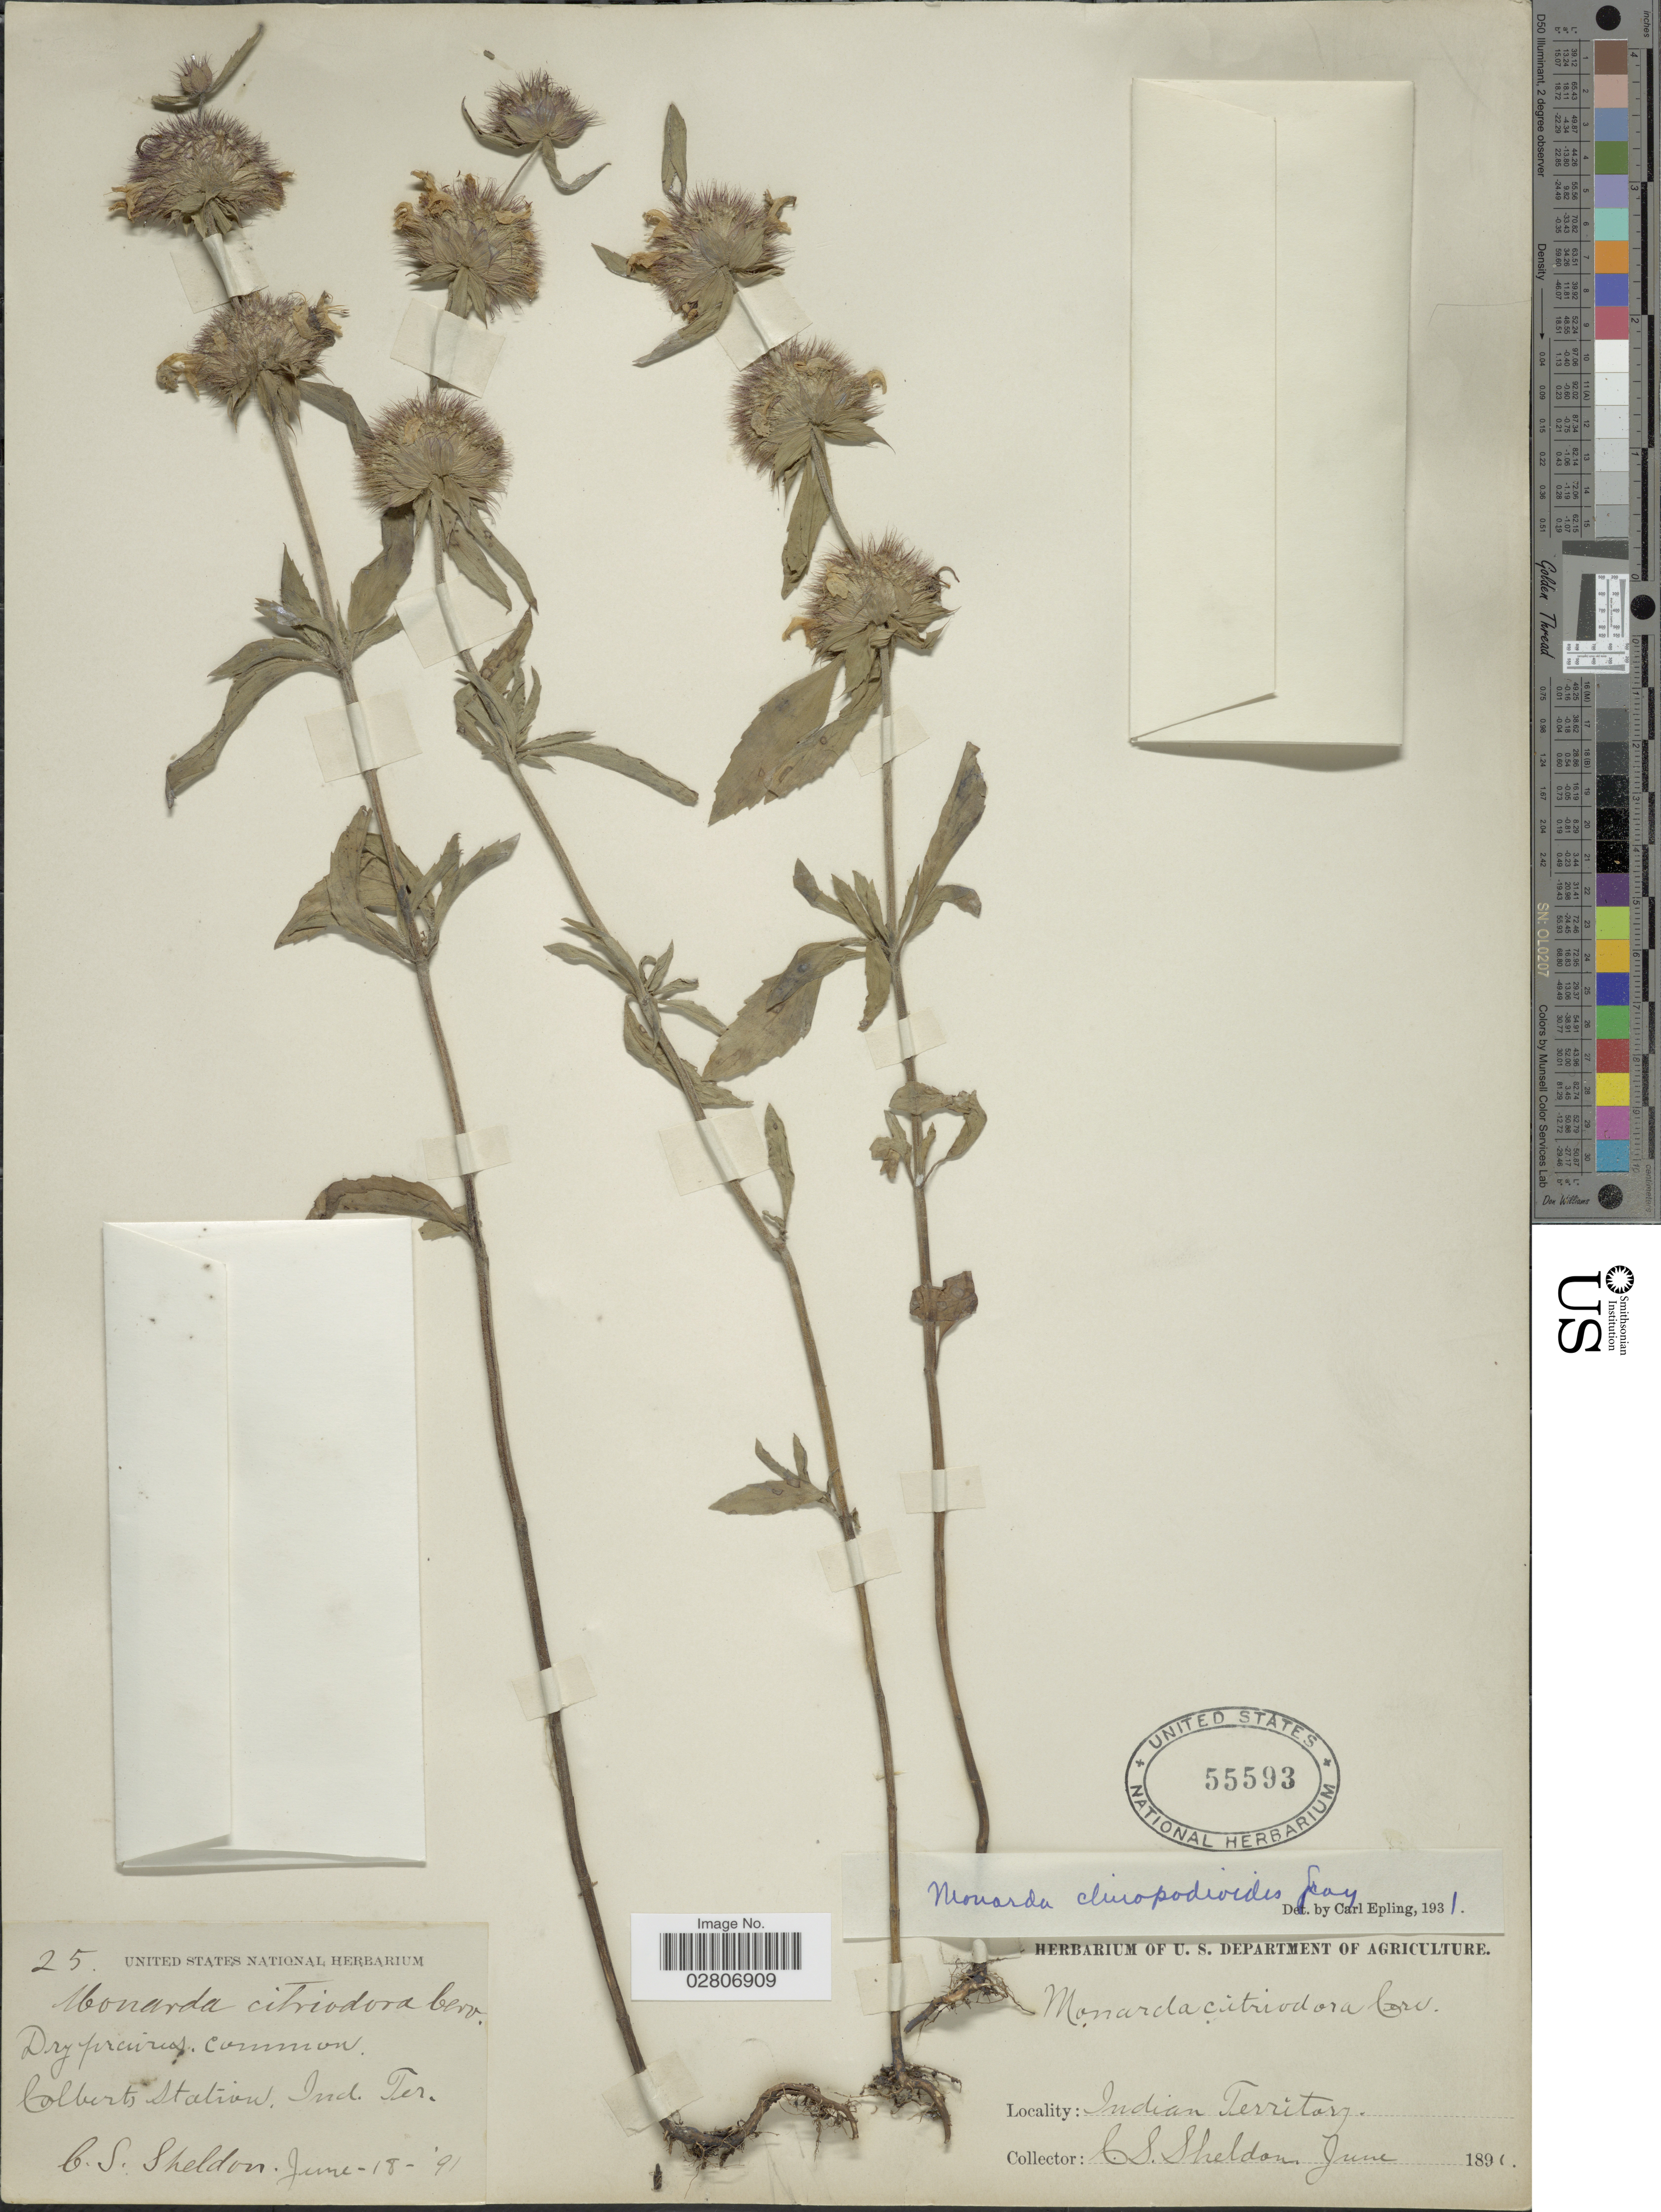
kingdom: Plantae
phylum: Tracheophyta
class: Magnoliopsida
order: Lamiales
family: Lamiaceae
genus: Monarda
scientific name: Monarda clinopodioides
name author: A. Gray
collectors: C. S. Sheldon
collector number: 25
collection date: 1891-06-18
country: United States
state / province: Oklahoma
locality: Colbert Station, Indian Territory.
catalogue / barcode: US 55593